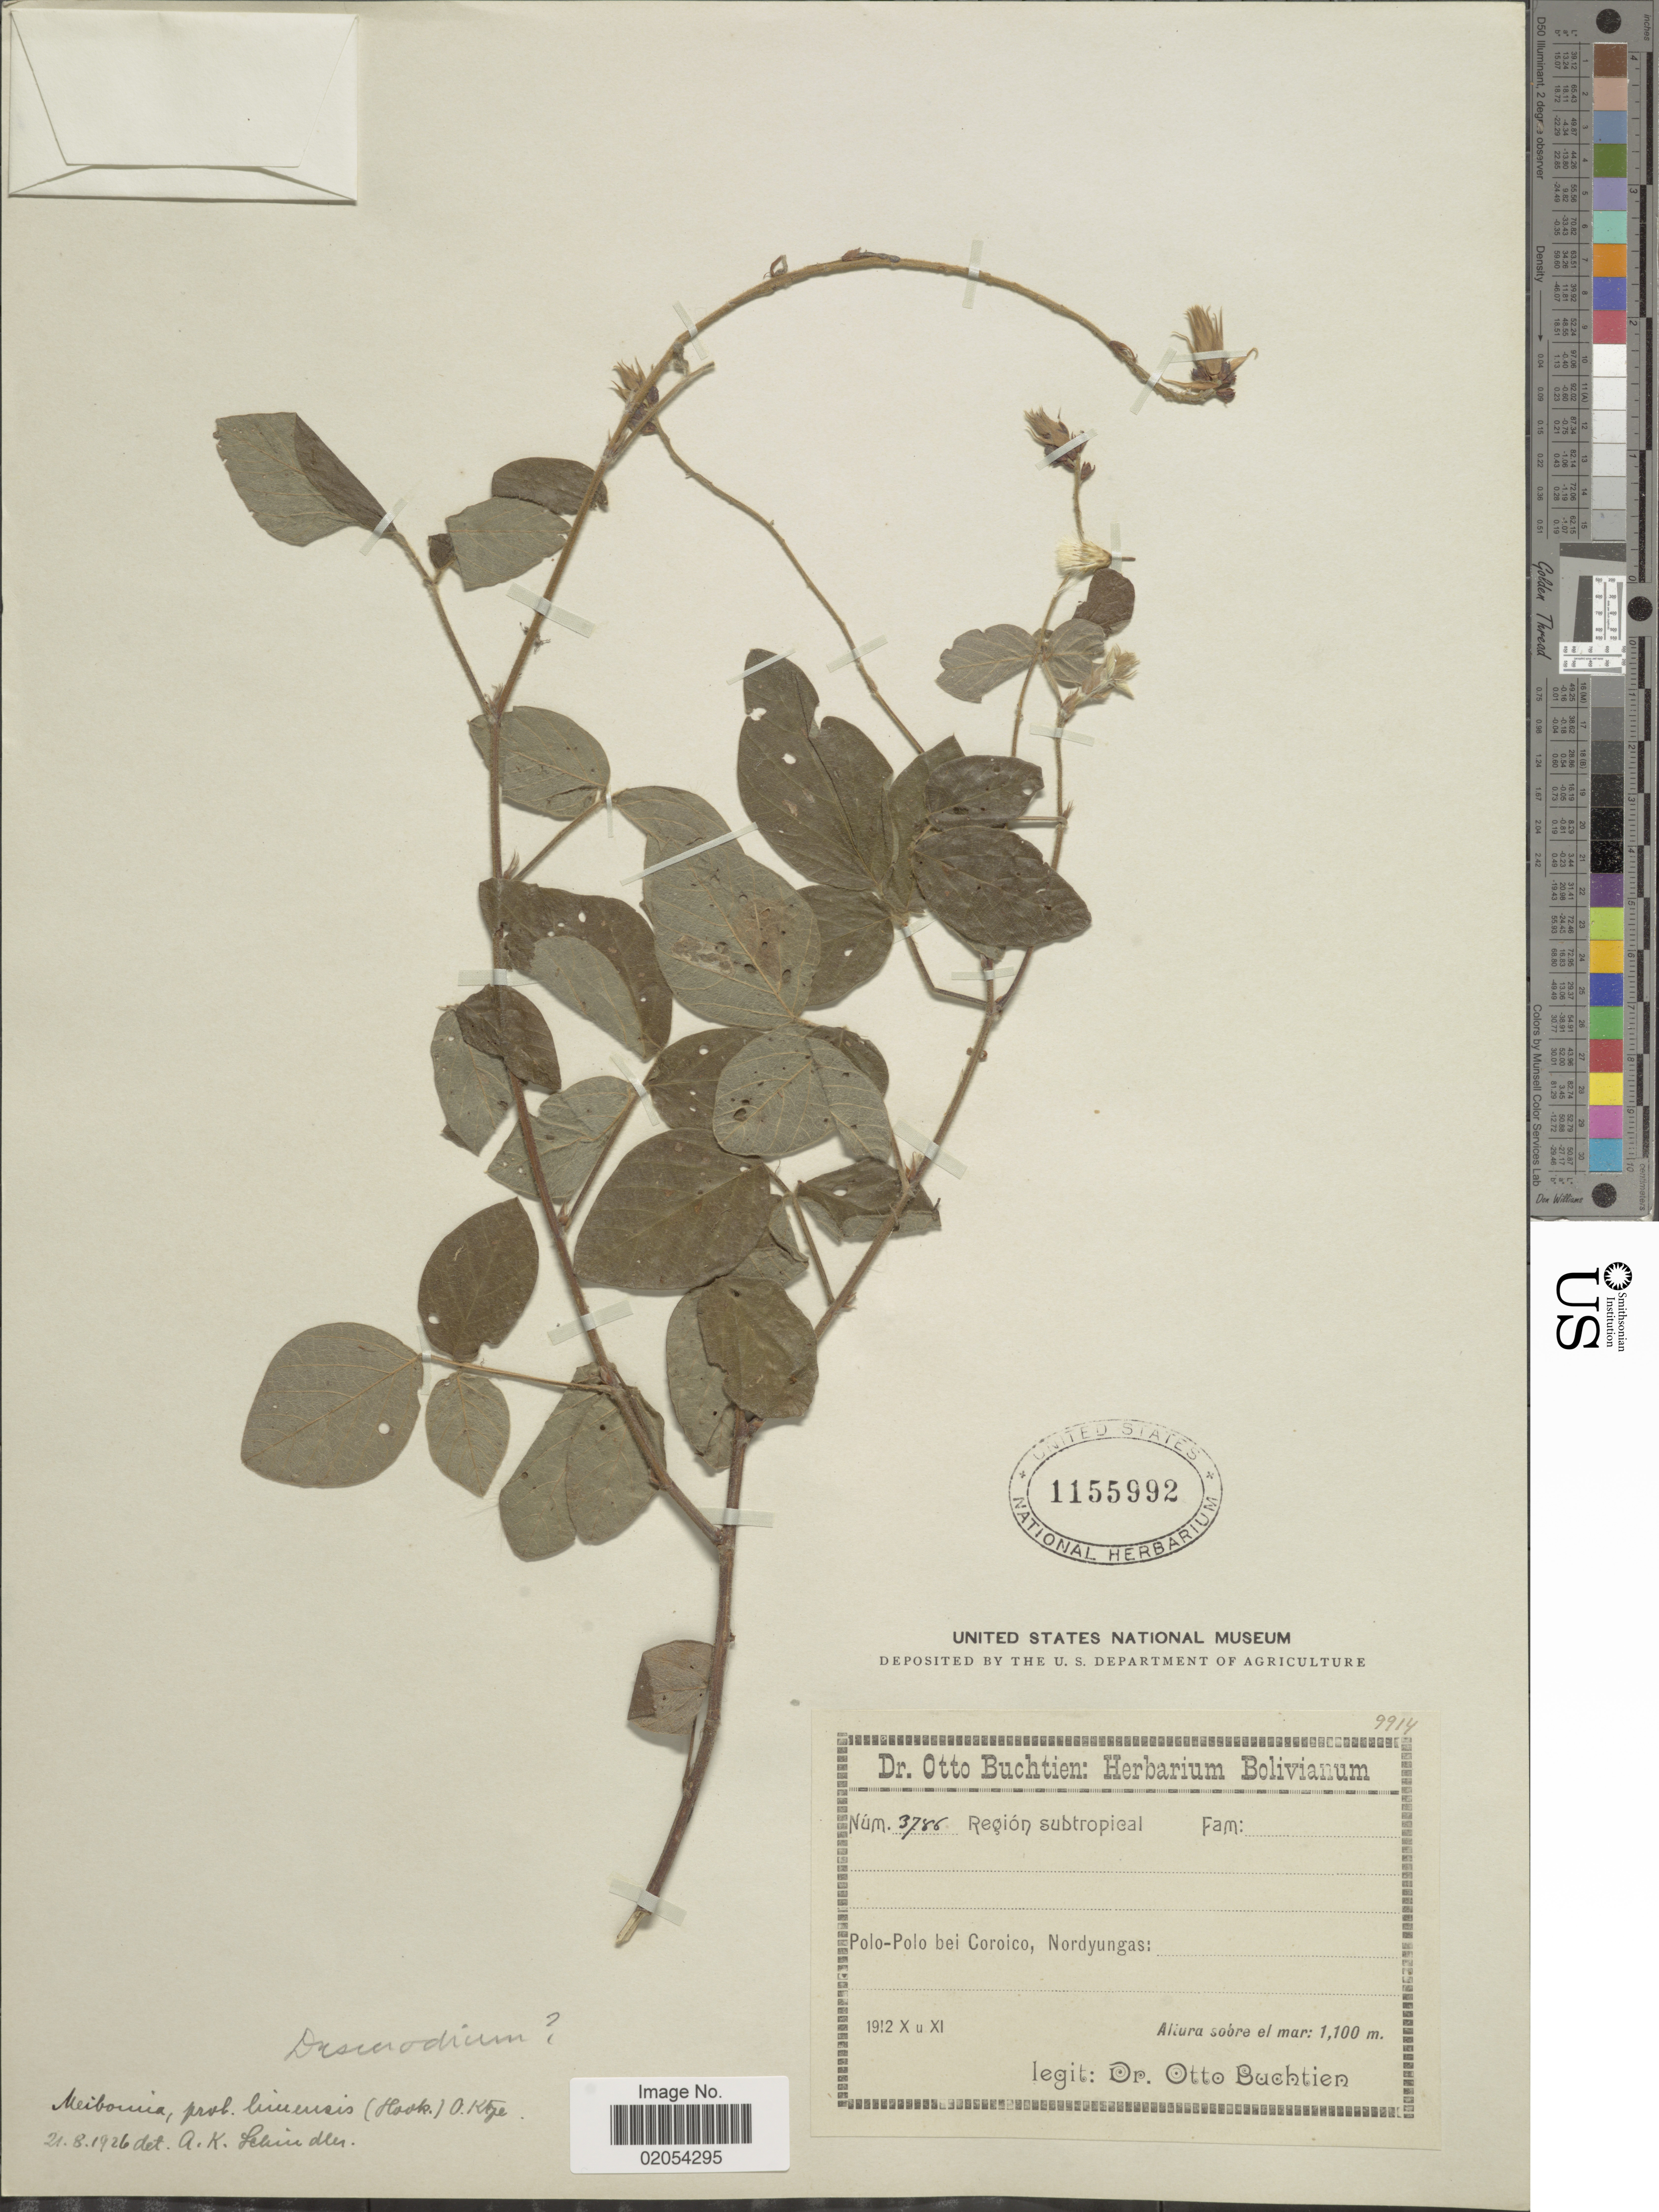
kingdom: Plantae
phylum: Tracheophyta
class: Magnoliopsida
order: Fabales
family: Fabaceae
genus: Desmodium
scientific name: Desmodium sp.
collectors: O. Buchtien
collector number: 3786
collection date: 1912-10/1912-11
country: Bolivia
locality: Polo-Polo bei Coroico, Nordyungas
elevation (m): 1100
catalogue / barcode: US 1155992